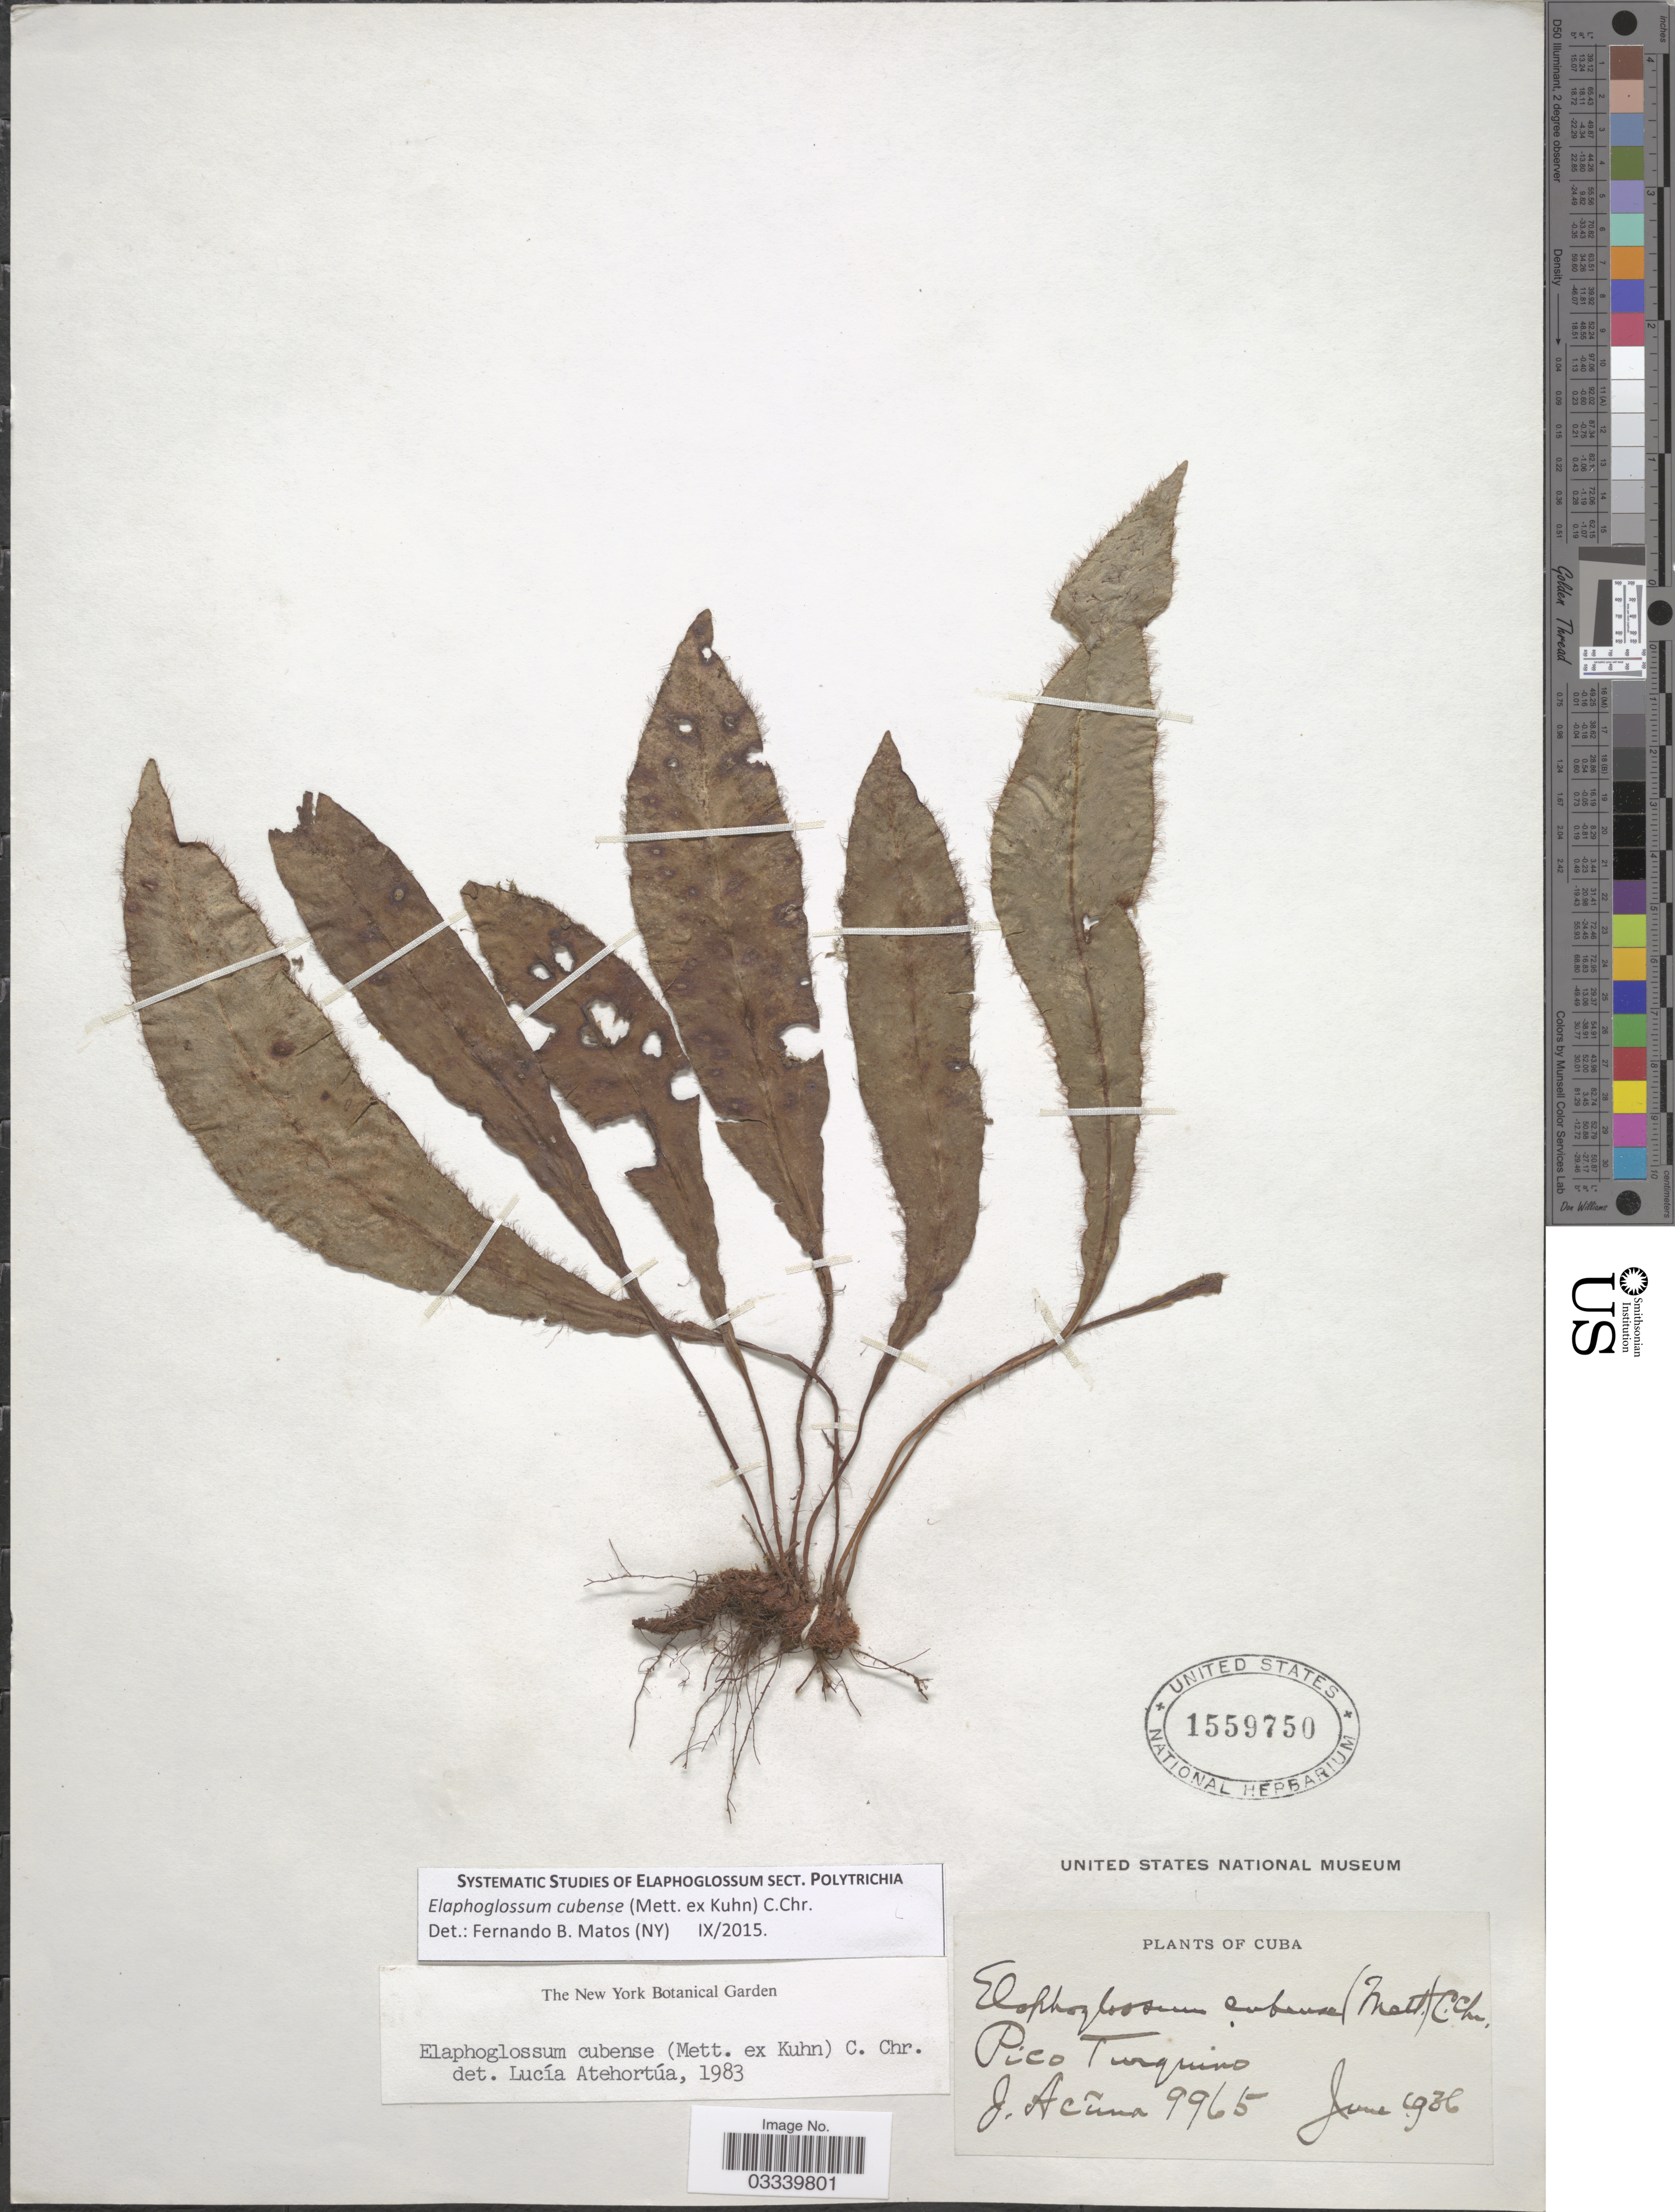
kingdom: Plantae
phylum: Tracheophyta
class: Polypodiopsida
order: Polypodiales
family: Dryopteridaceae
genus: Elaphoglossum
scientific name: Elaphoglossum cubense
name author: (Mett. ex Kuhn) C. Chr.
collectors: J. Acuña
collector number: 9965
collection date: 1936-06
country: Cuba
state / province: Santiago de Cuba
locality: Pico Turquino.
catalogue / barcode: US 1559750